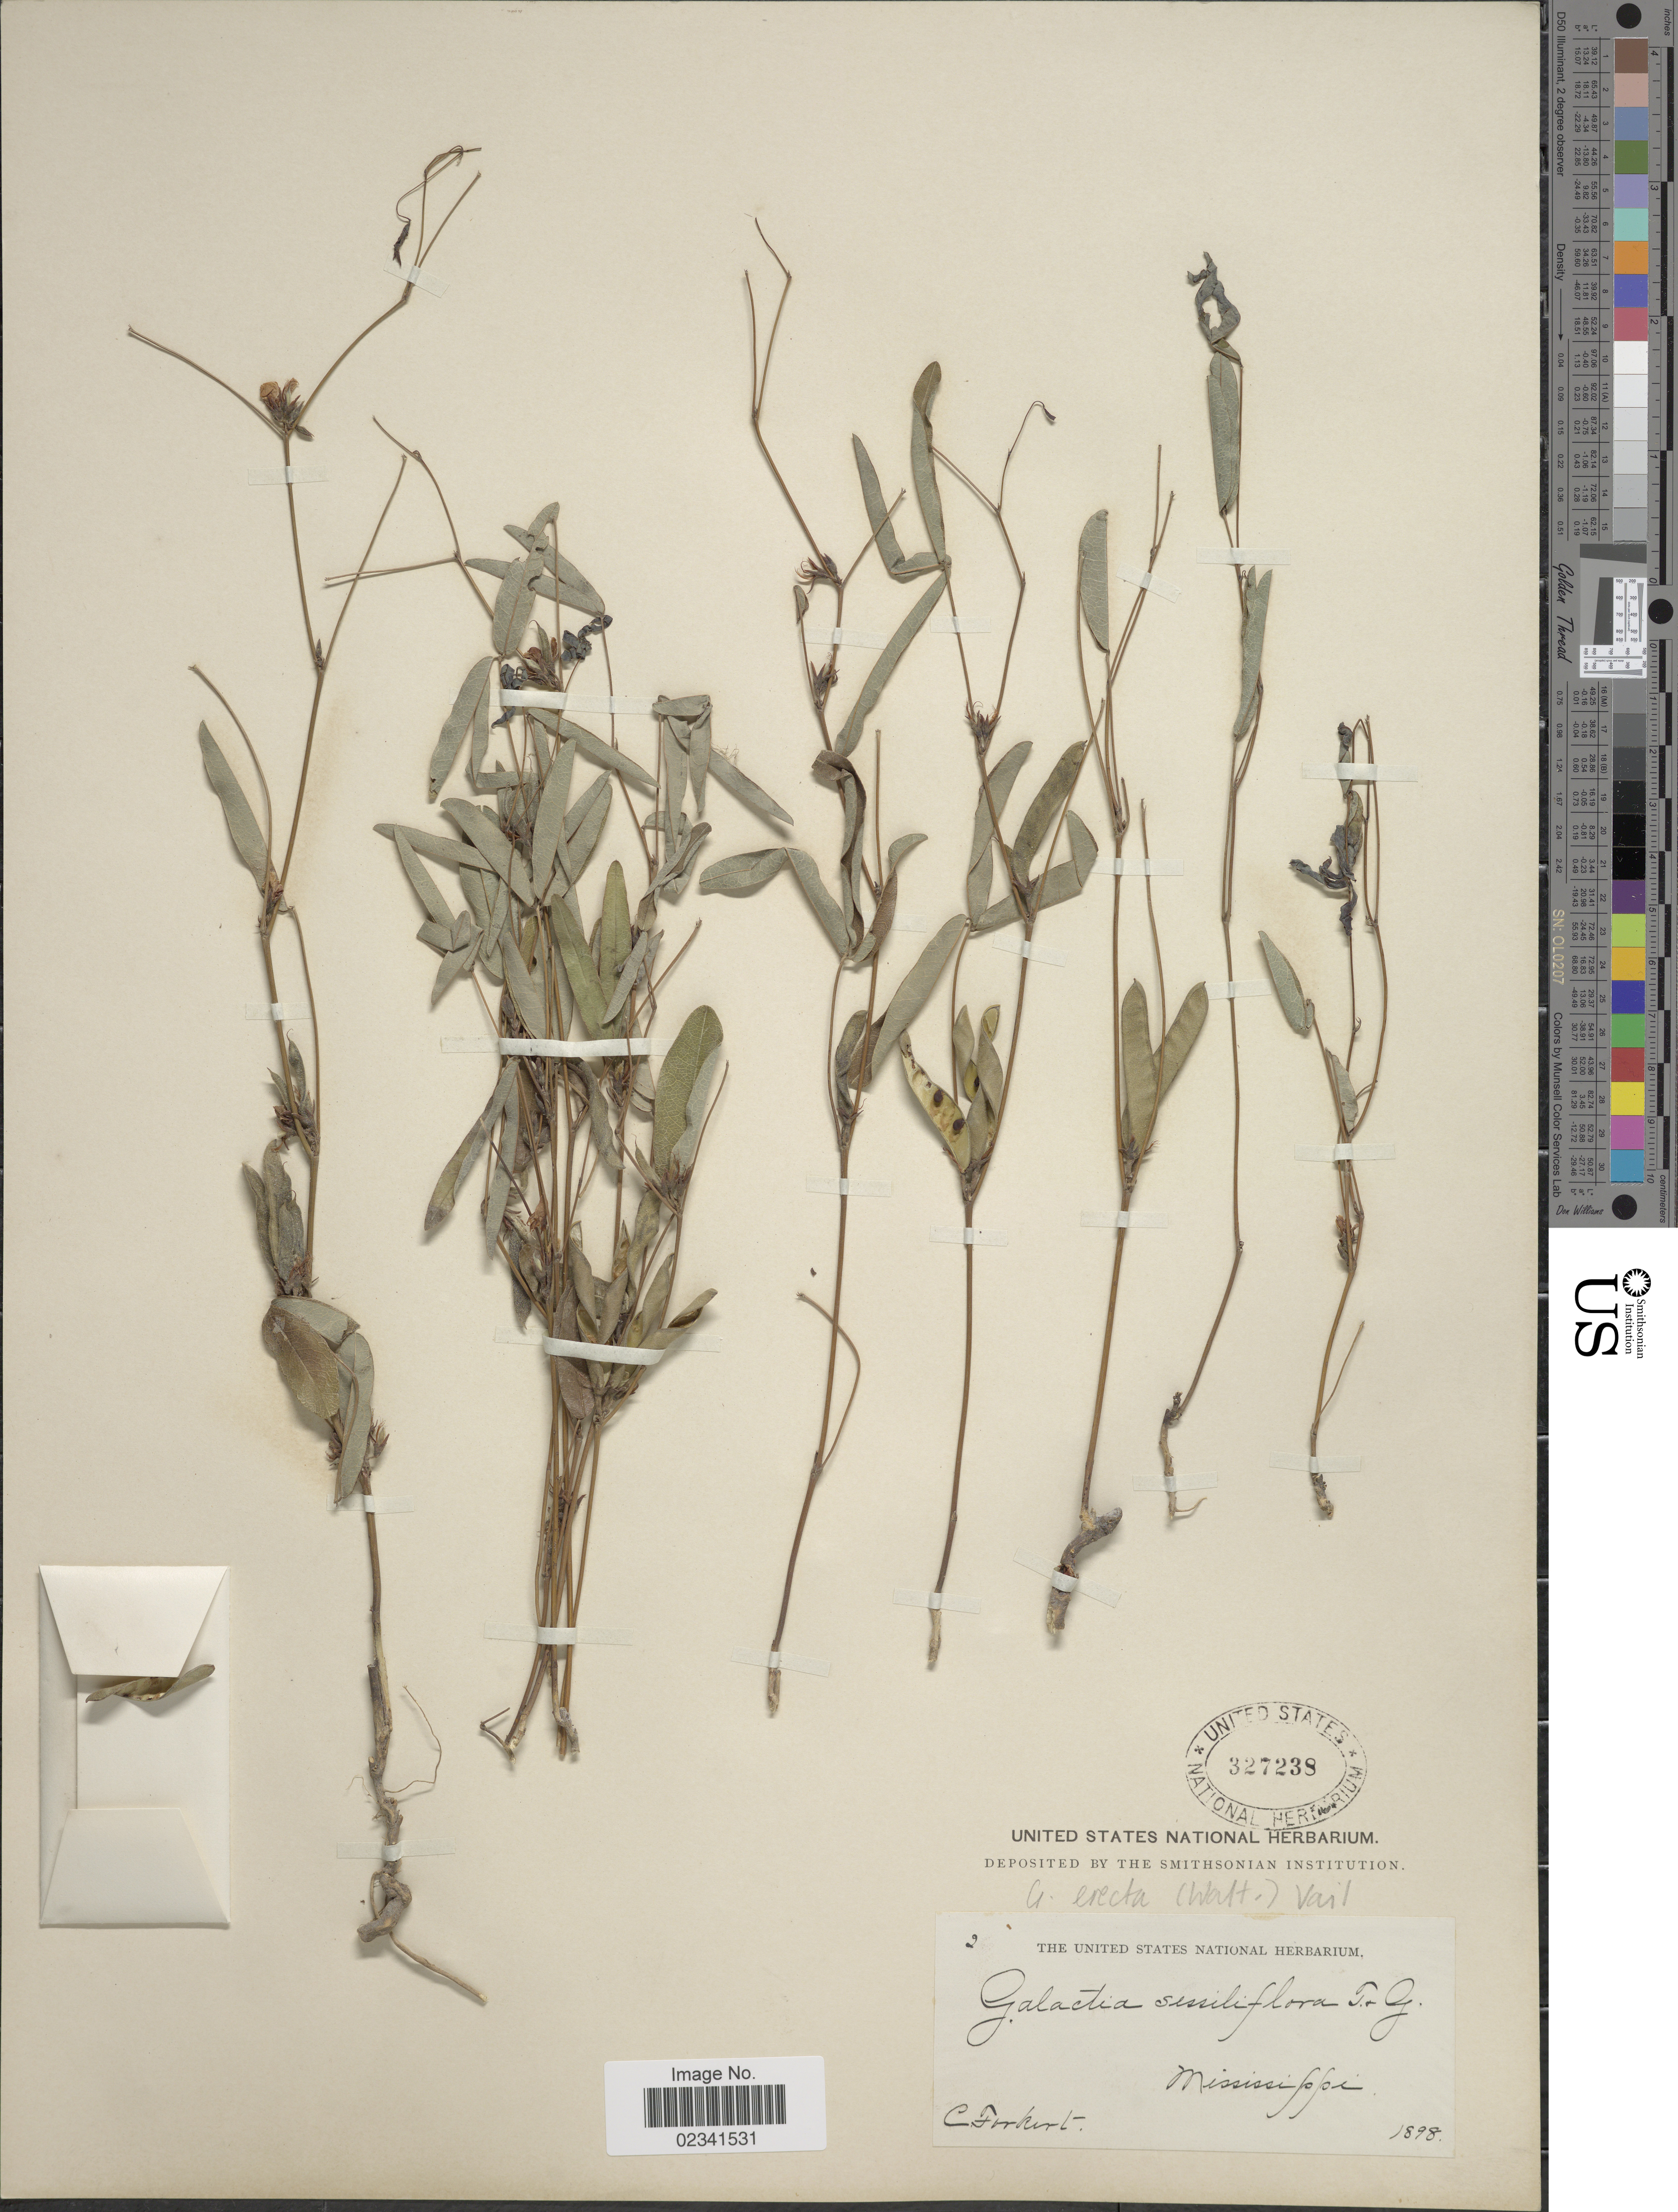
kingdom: Plantae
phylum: Tracheophyta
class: Magnoliopsida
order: Fabales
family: Fabaceae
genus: Galactia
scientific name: Galactia erecta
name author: (Walter) Vail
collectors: C. Forkert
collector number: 2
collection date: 1898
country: United States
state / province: Mississippi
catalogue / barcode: US 327238